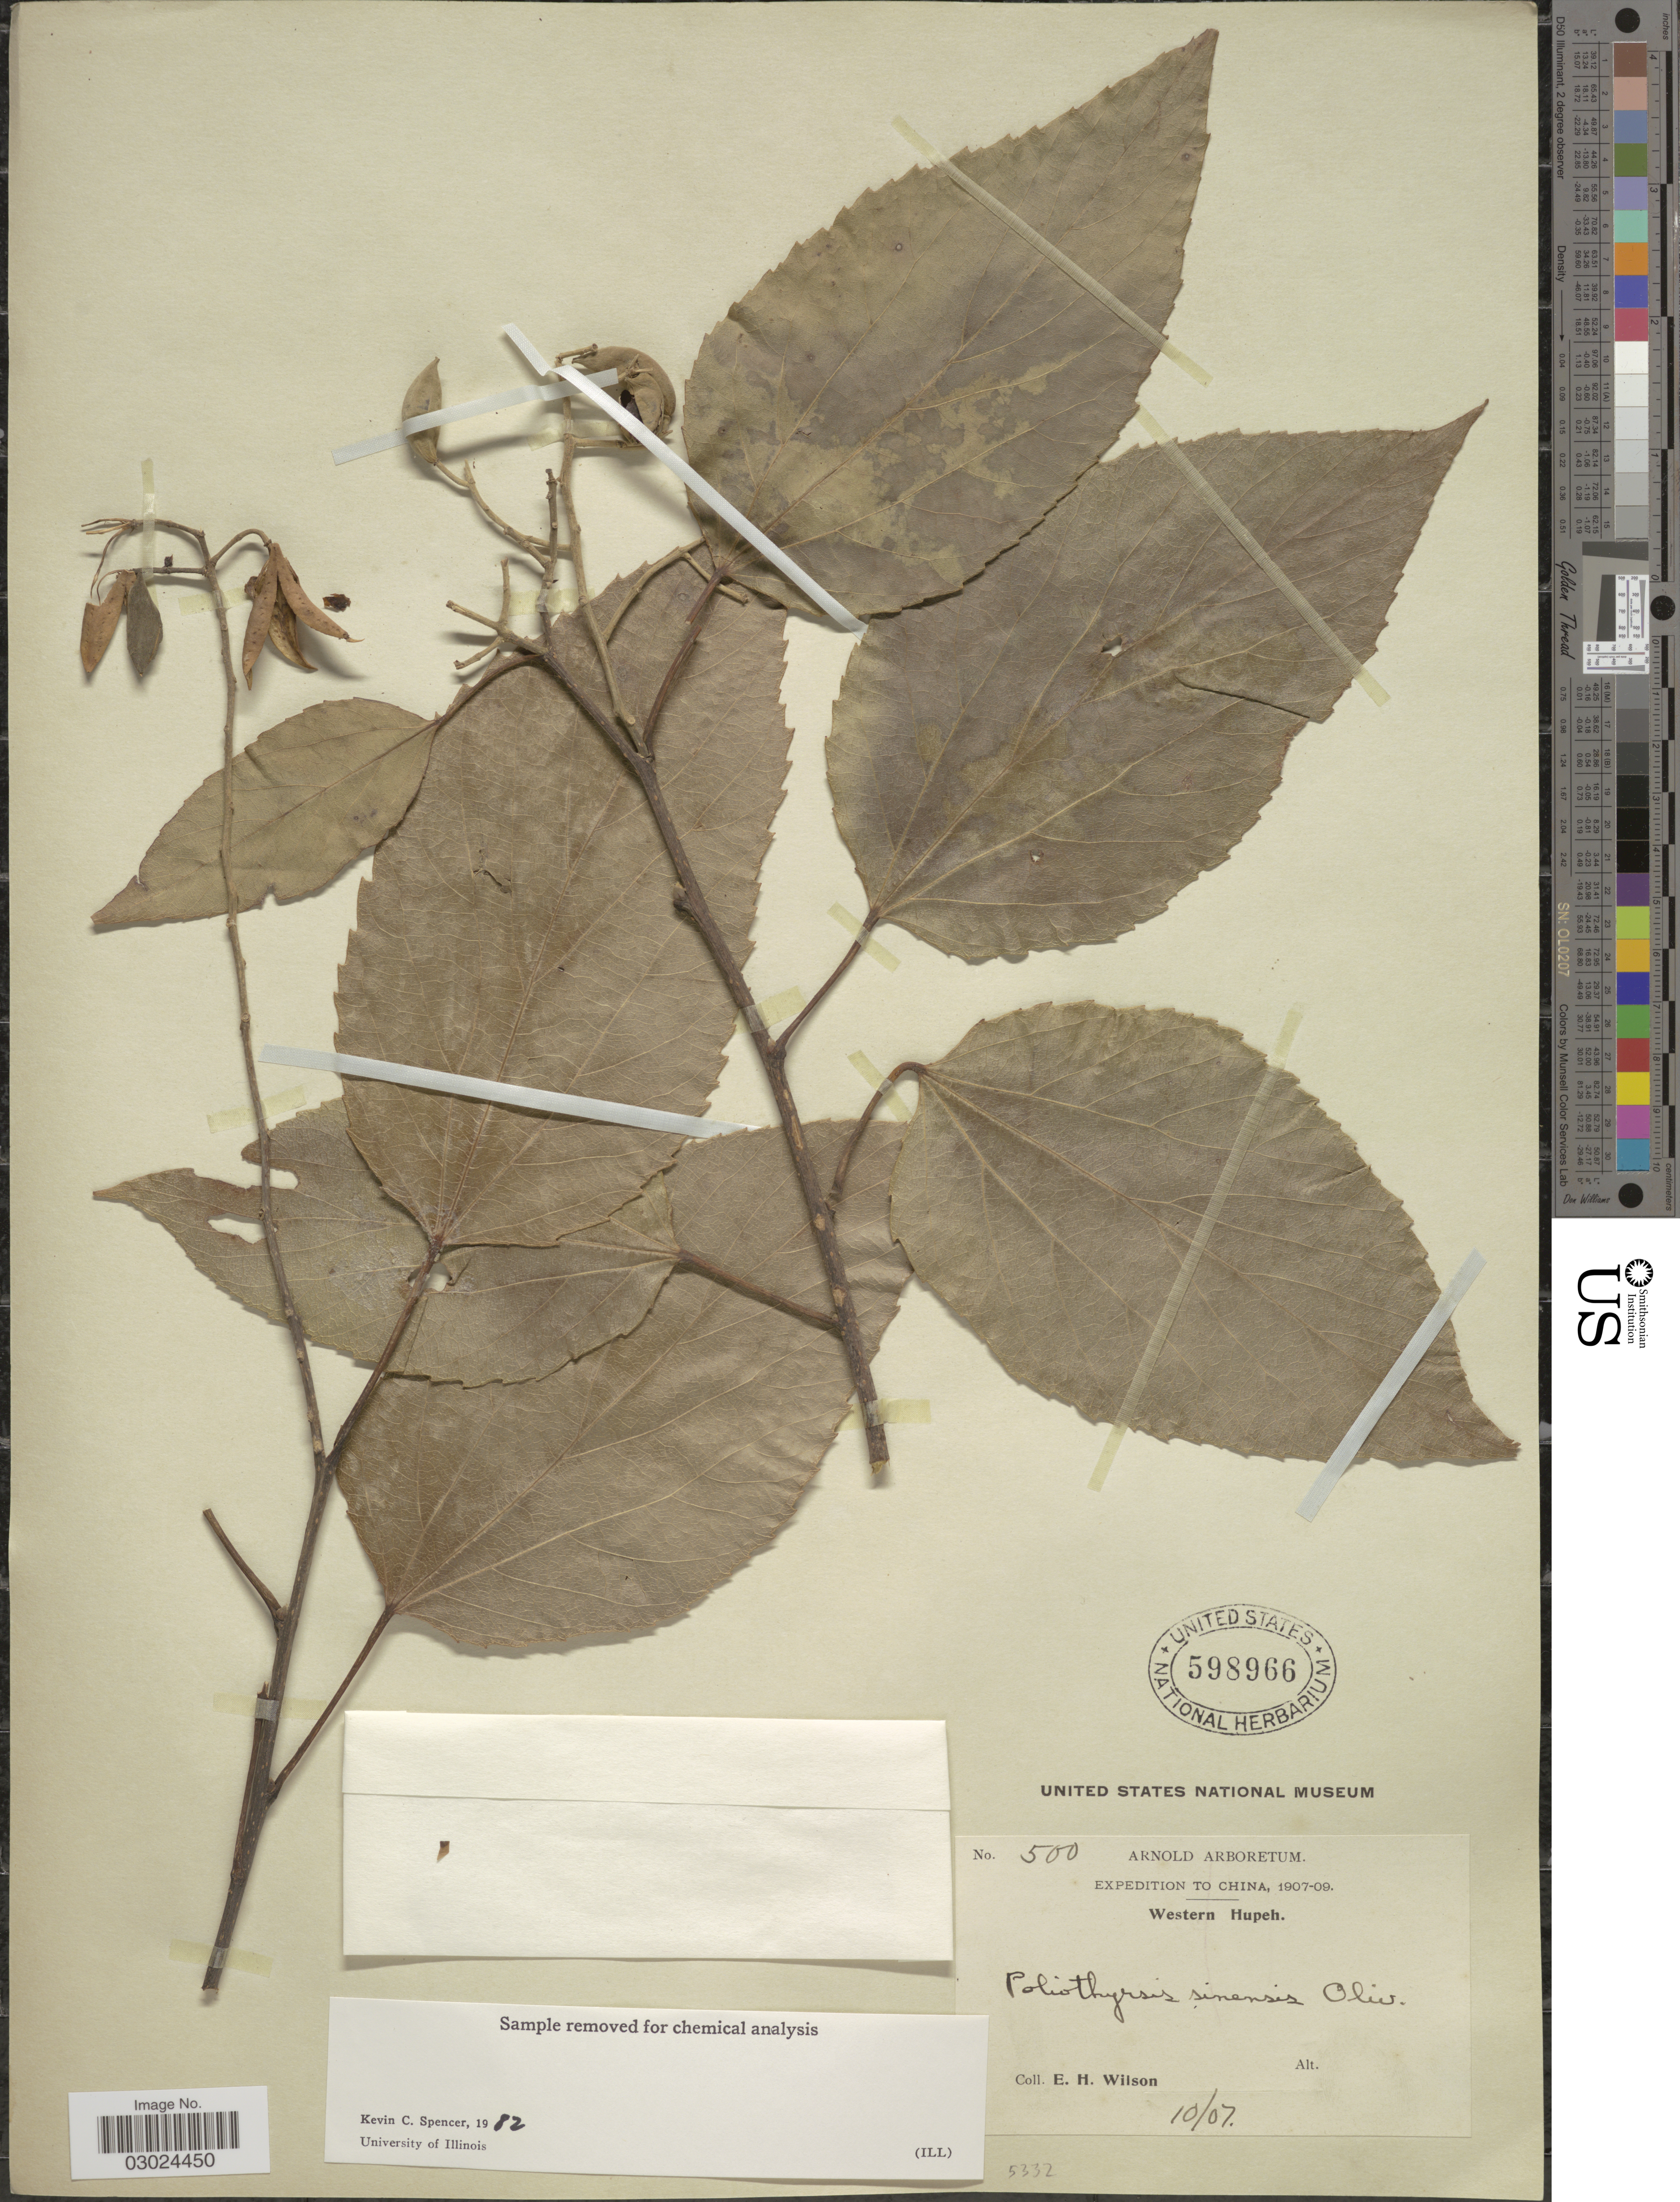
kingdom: Plantae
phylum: Tracheophyta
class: Magnoliopsida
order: Malpighiales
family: Salicaceae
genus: Poliothyrsis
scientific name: Poliothyrsis sinensis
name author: Oliv.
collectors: E. Wilson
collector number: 500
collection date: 1907-10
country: China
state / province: Hubei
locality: Western Hupeh.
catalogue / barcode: US 598966